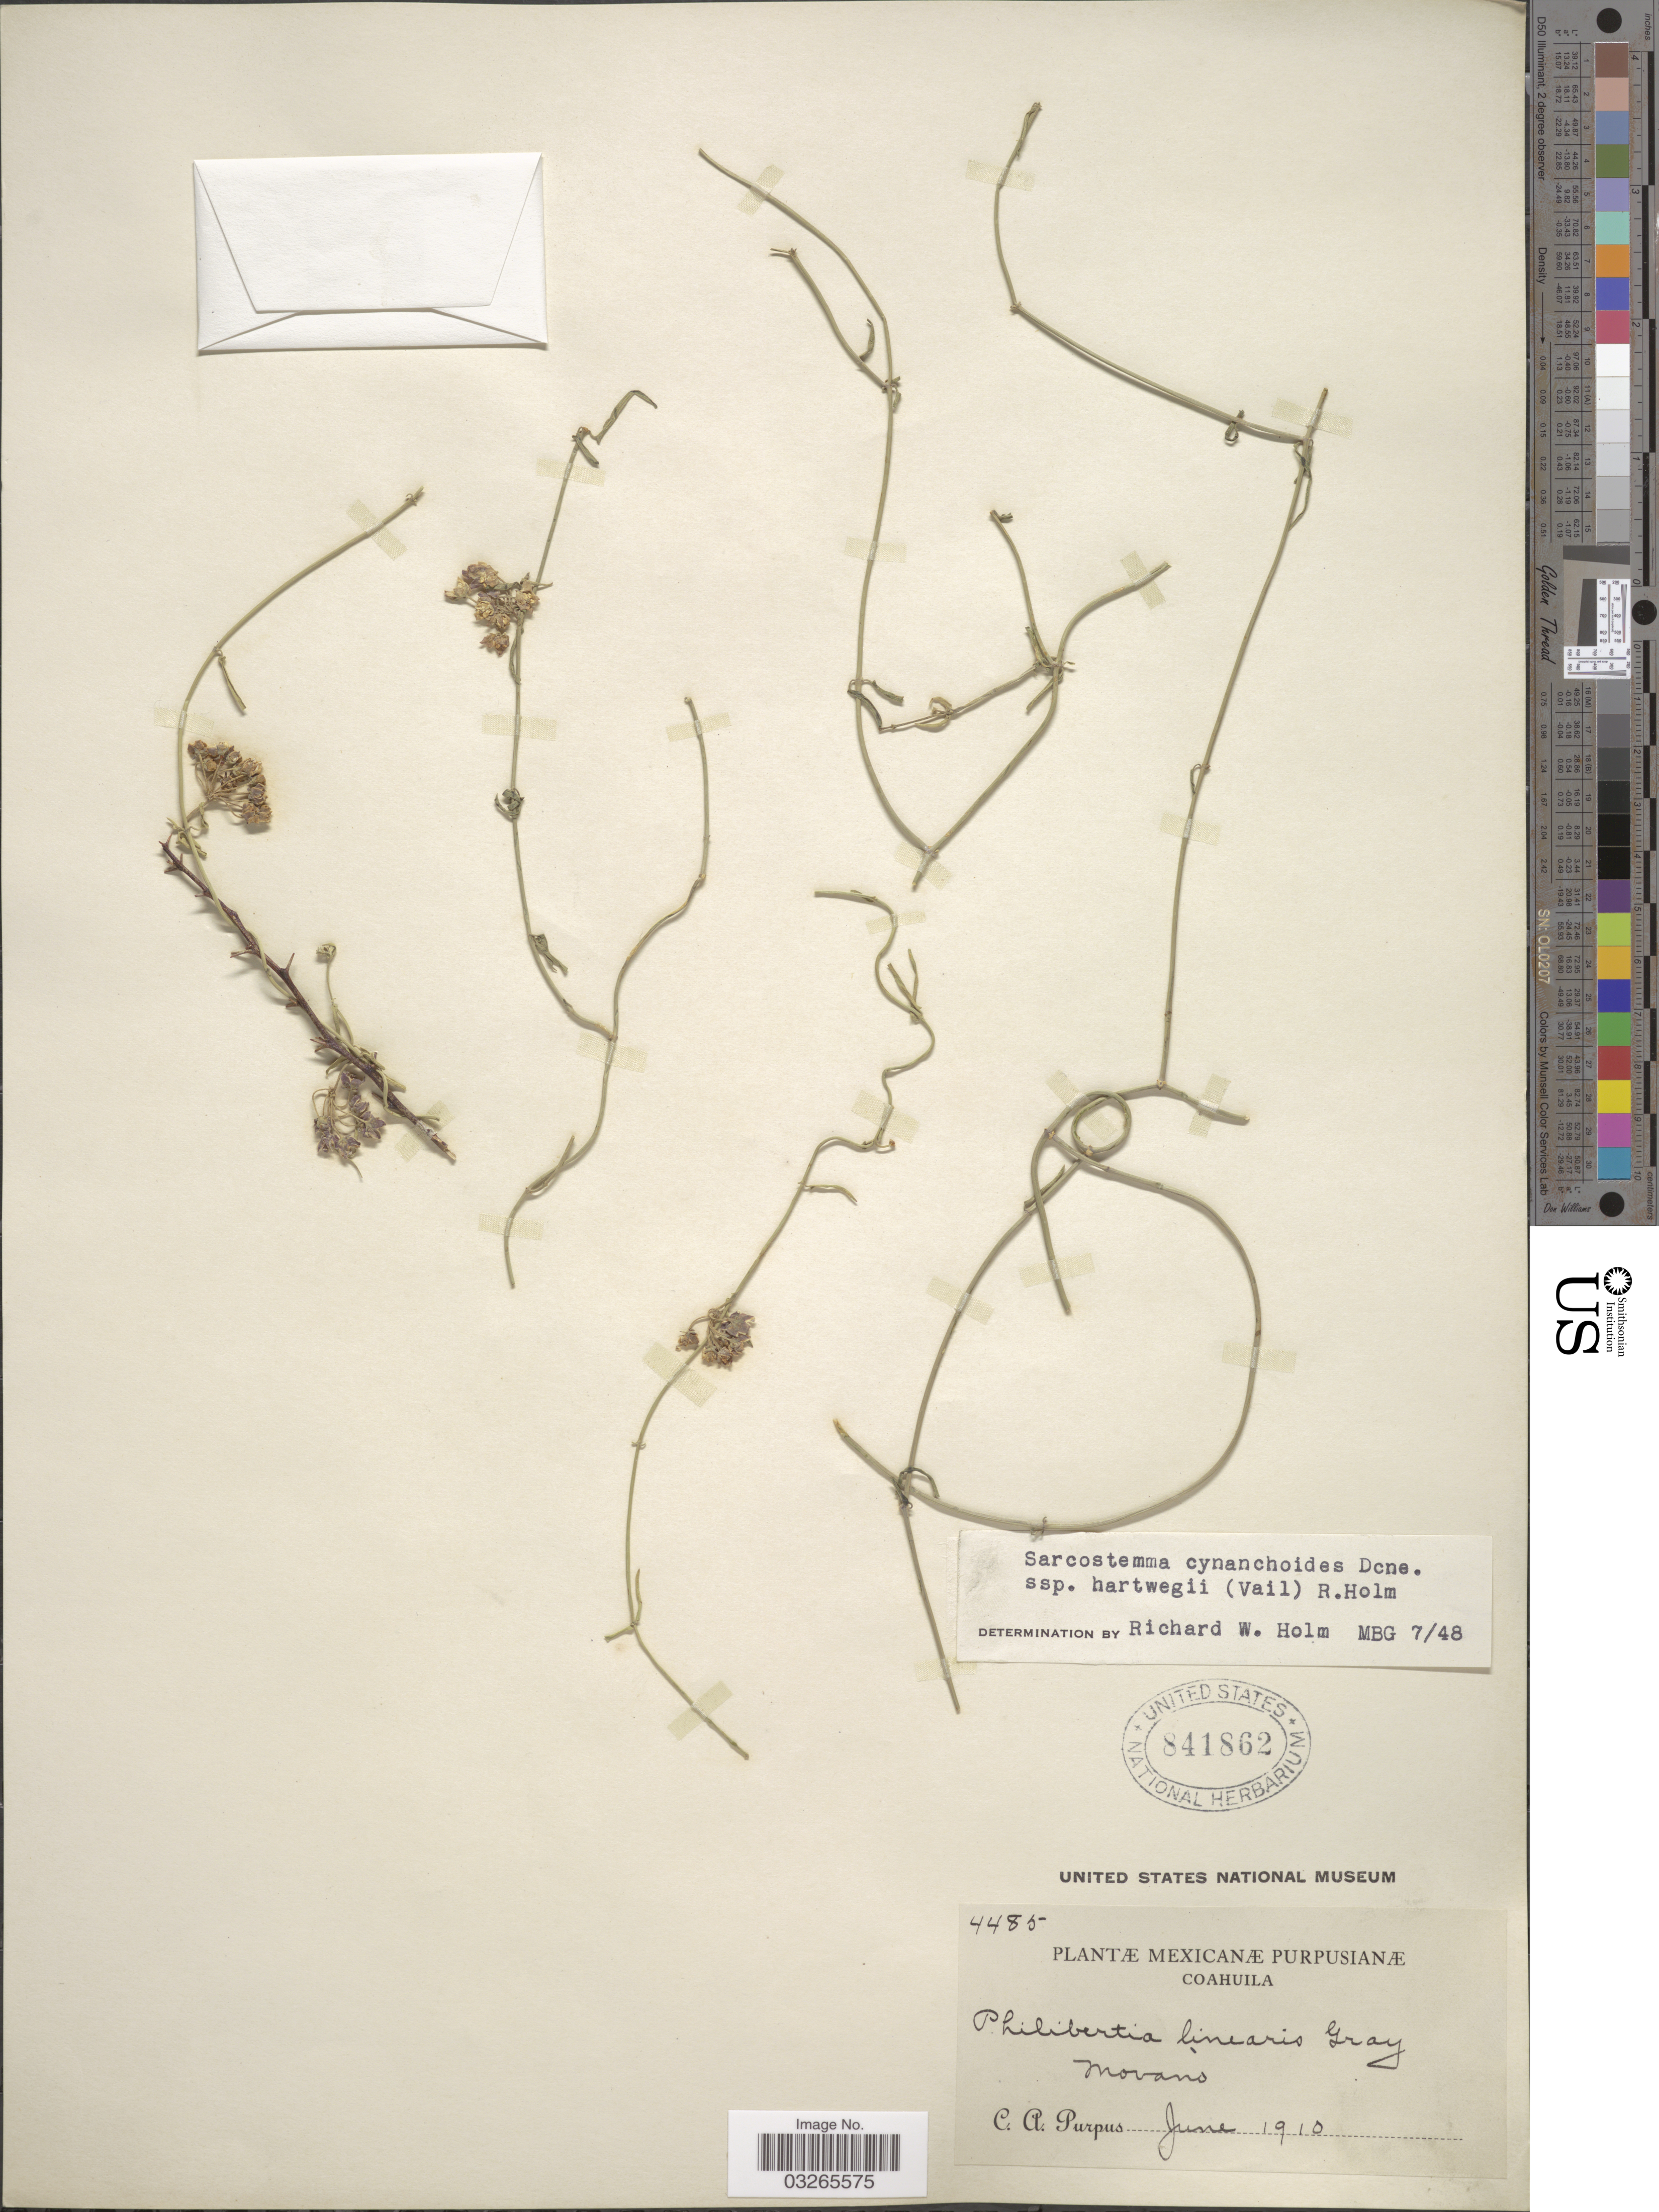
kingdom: Plantae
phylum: Tracheophyta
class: Magnoliopsida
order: Gentianales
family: Apocynaceae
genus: Sarcostemma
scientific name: Sarcostemma cynanchoides subsp. hartwegii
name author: (Vail) R.W. Holm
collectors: C. A. Purpus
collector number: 4485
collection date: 1910-06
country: Mexico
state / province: Coahuila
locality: Coahuila, Movano.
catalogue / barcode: US 841862